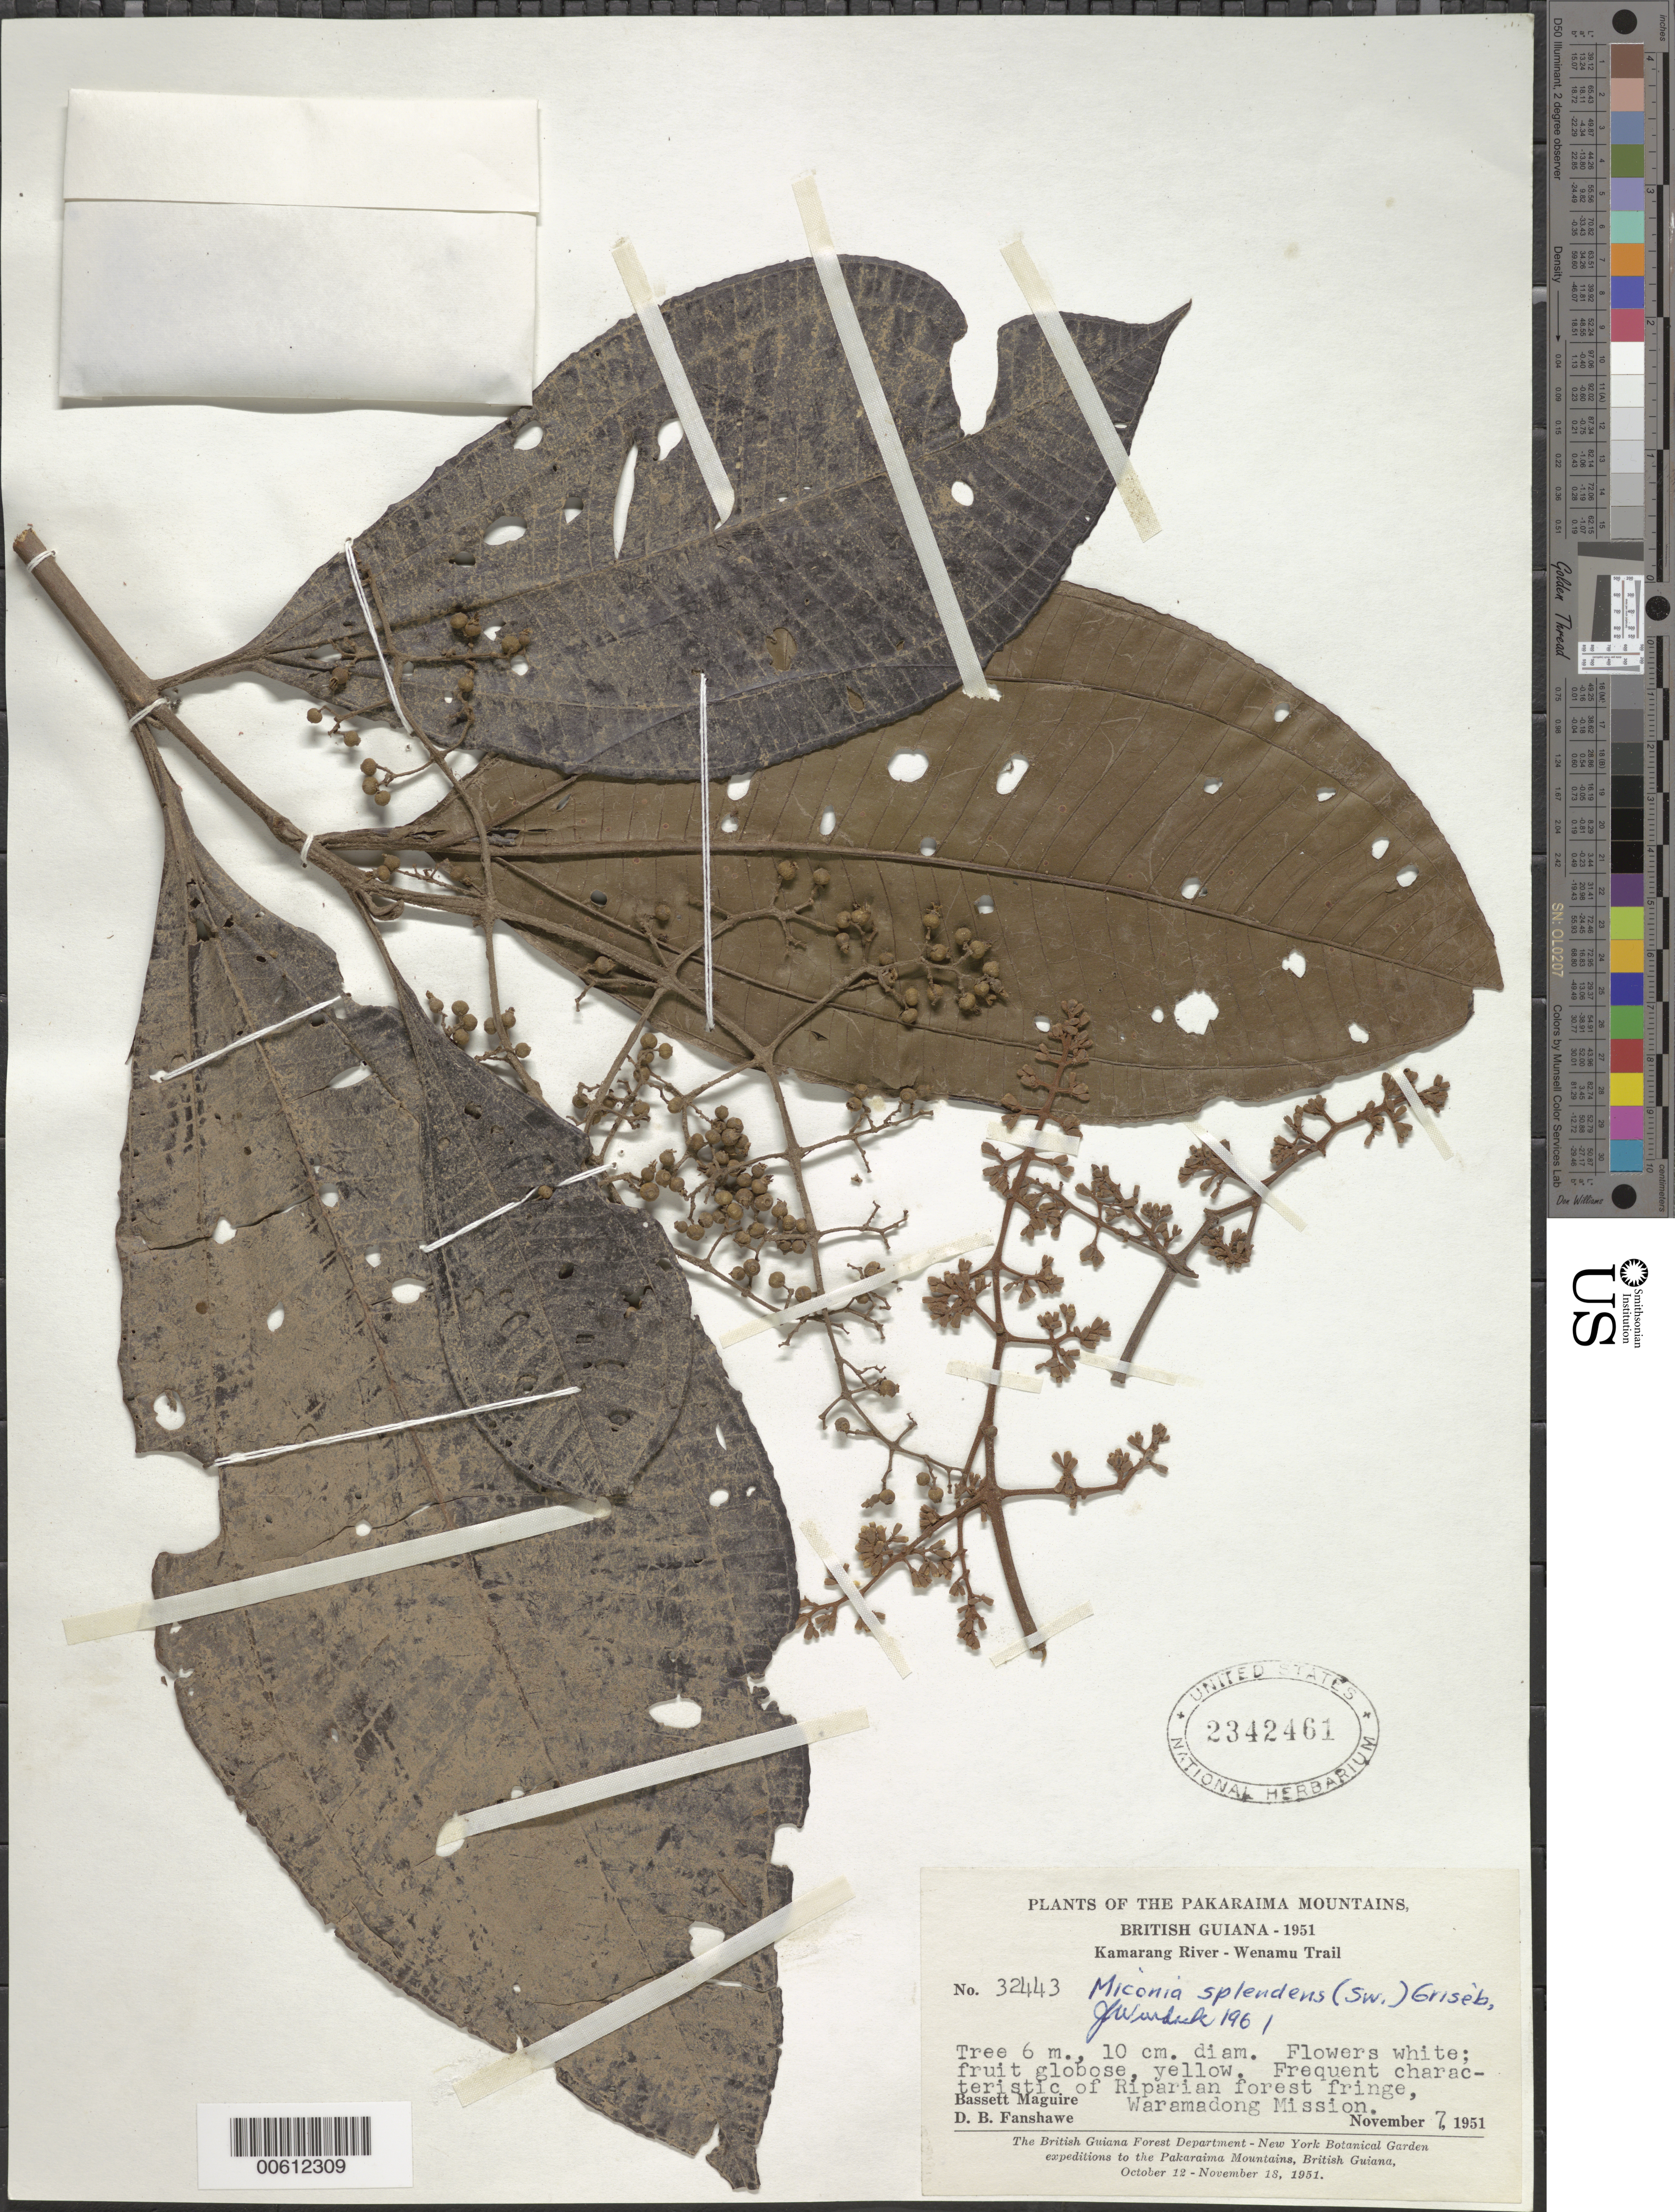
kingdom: Plantae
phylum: Tracheophyta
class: Magnoliopsida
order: Myrtales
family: Melastomataceae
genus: Miconia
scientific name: Miconia splendens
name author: (Sw.) Griseb.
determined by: Wurdack, John J., (US), US (UNITED STATES)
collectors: B. Maguire & D. B. Fanshawe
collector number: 32443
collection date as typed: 7-Nov-51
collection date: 1951-11-07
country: Guyana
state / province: Cuyuni-Mazaruni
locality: Waramadon Mission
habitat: Frequent characteristic of riparian forest fringe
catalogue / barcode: US 2342461